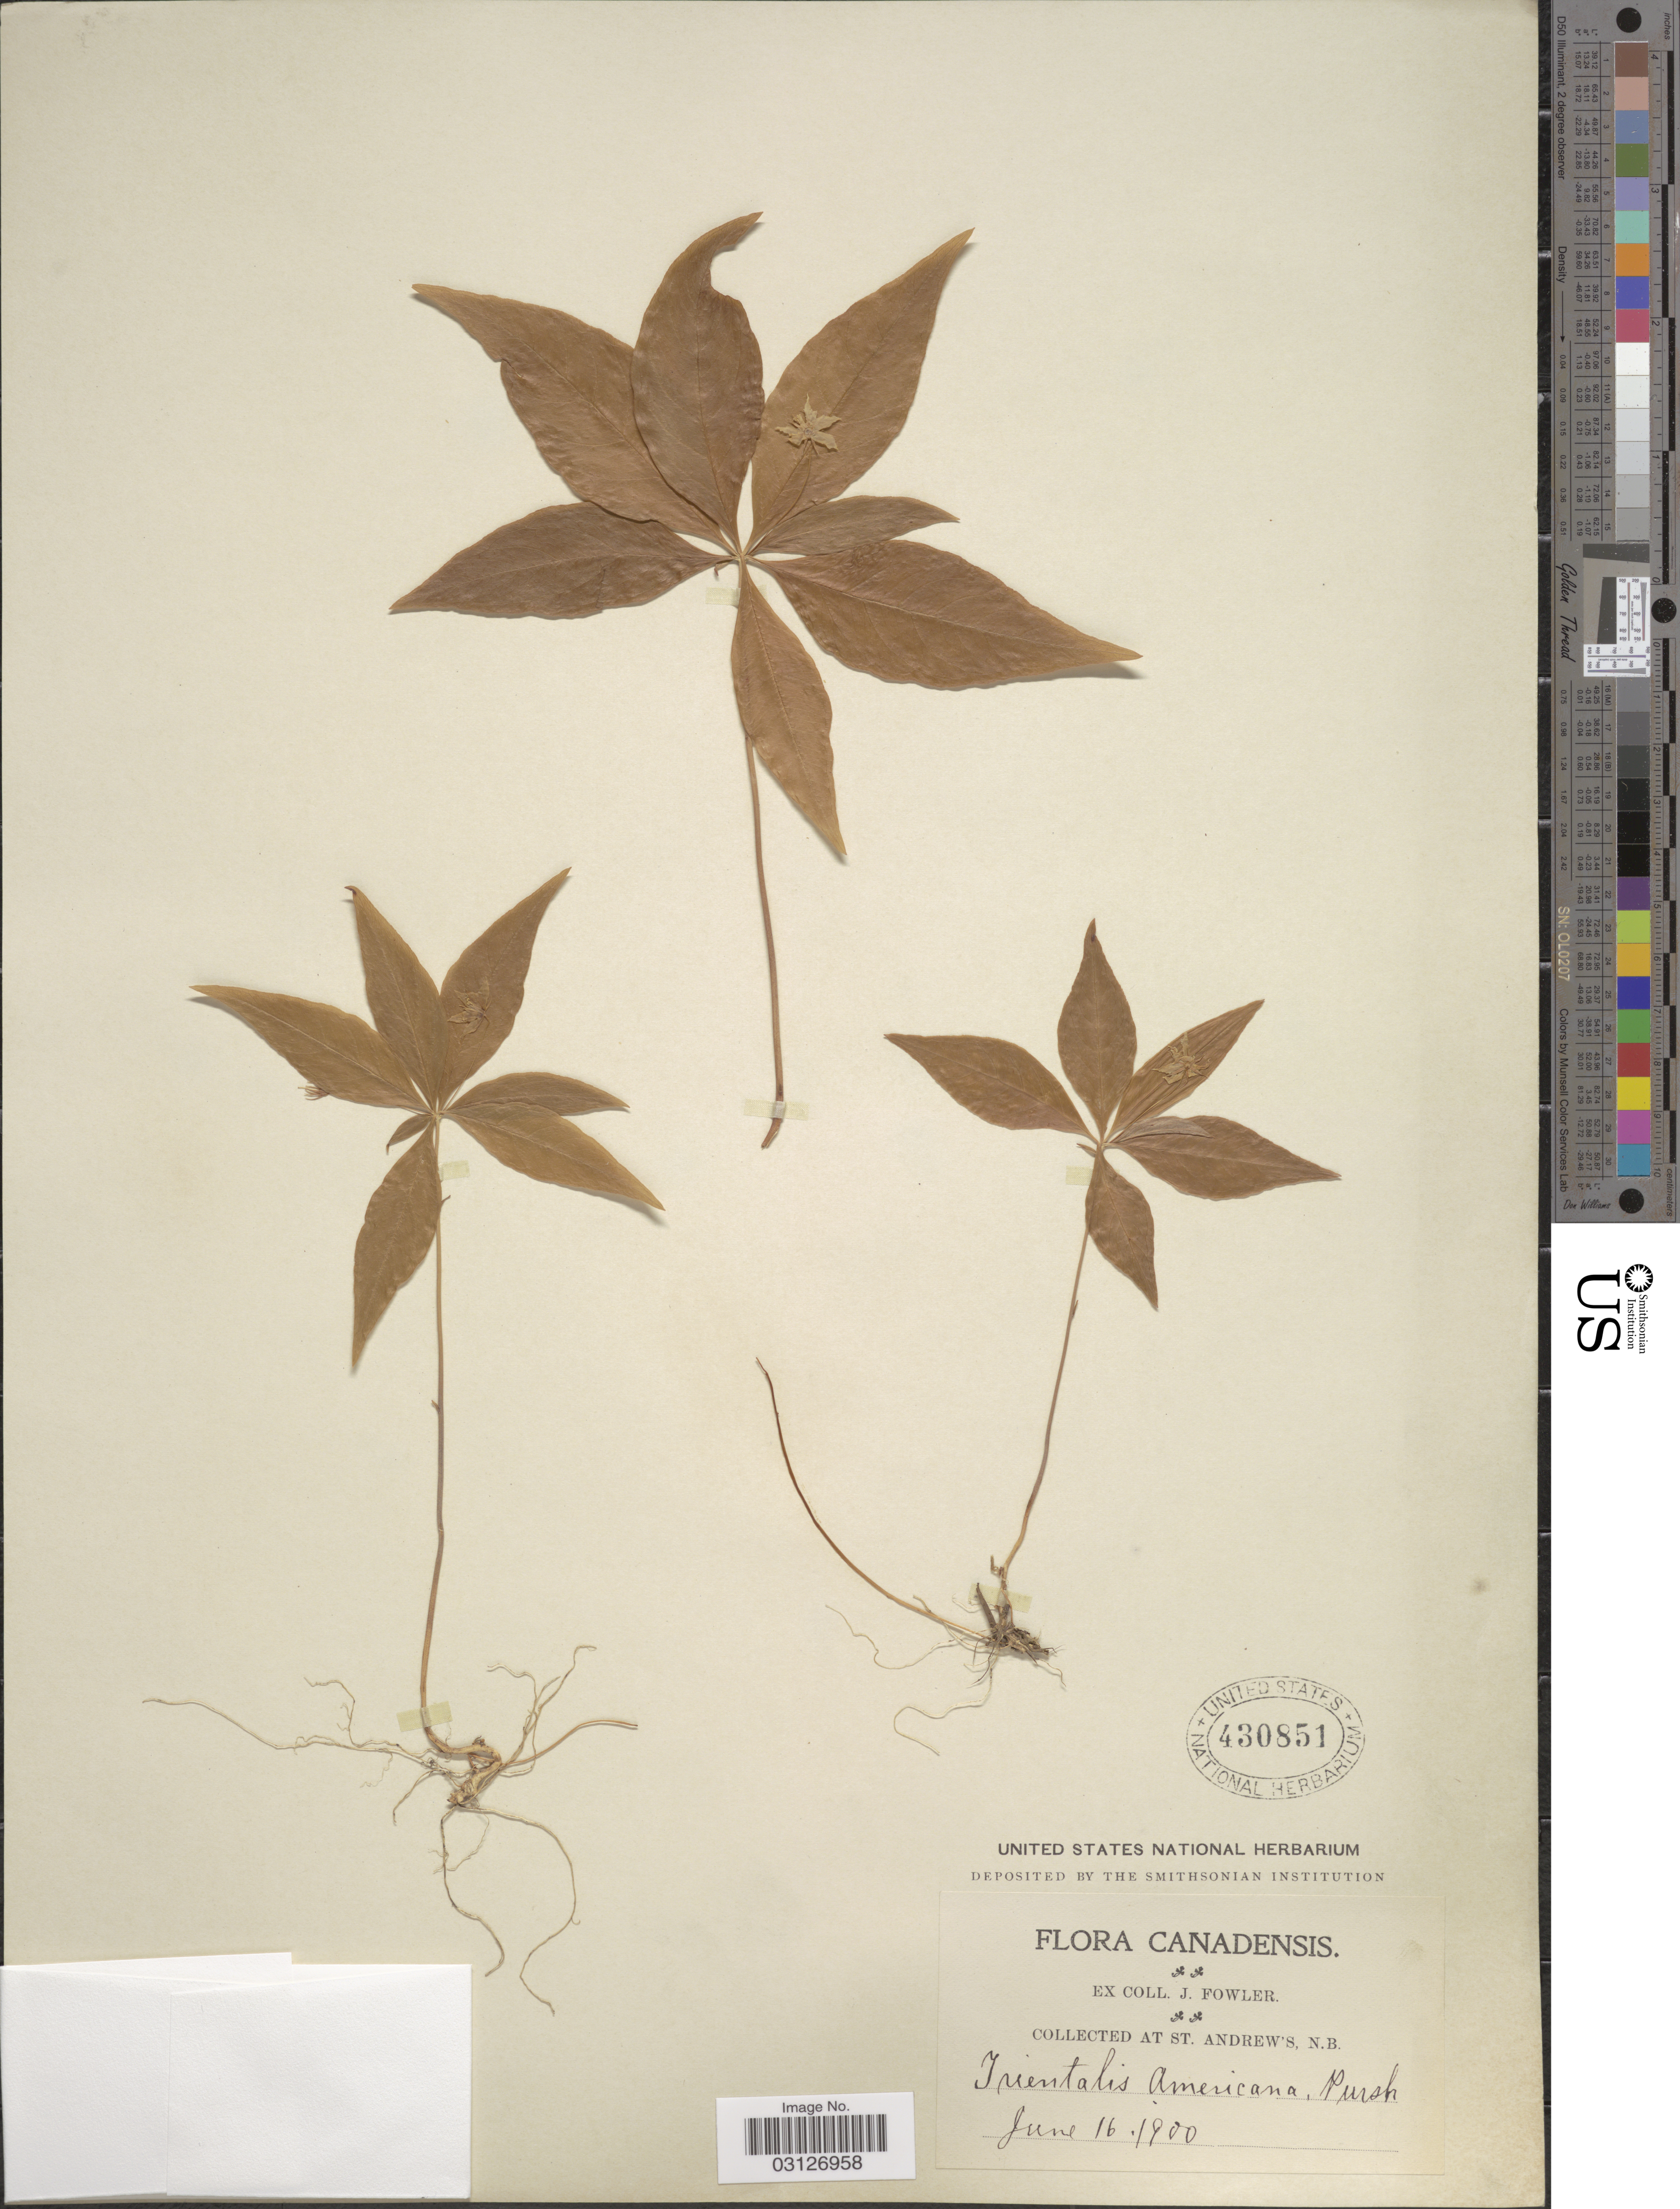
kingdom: Plantae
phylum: Tracheophyta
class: Magnoliopsida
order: Ericales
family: Primulaceae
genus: Trientalis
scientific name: Trientalis americana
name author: Pursh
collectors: J. Fowler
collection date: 1900-06-16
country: Canada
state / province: New Brunswick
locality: At St. Andrew's, N.B.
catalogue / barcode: US 430851